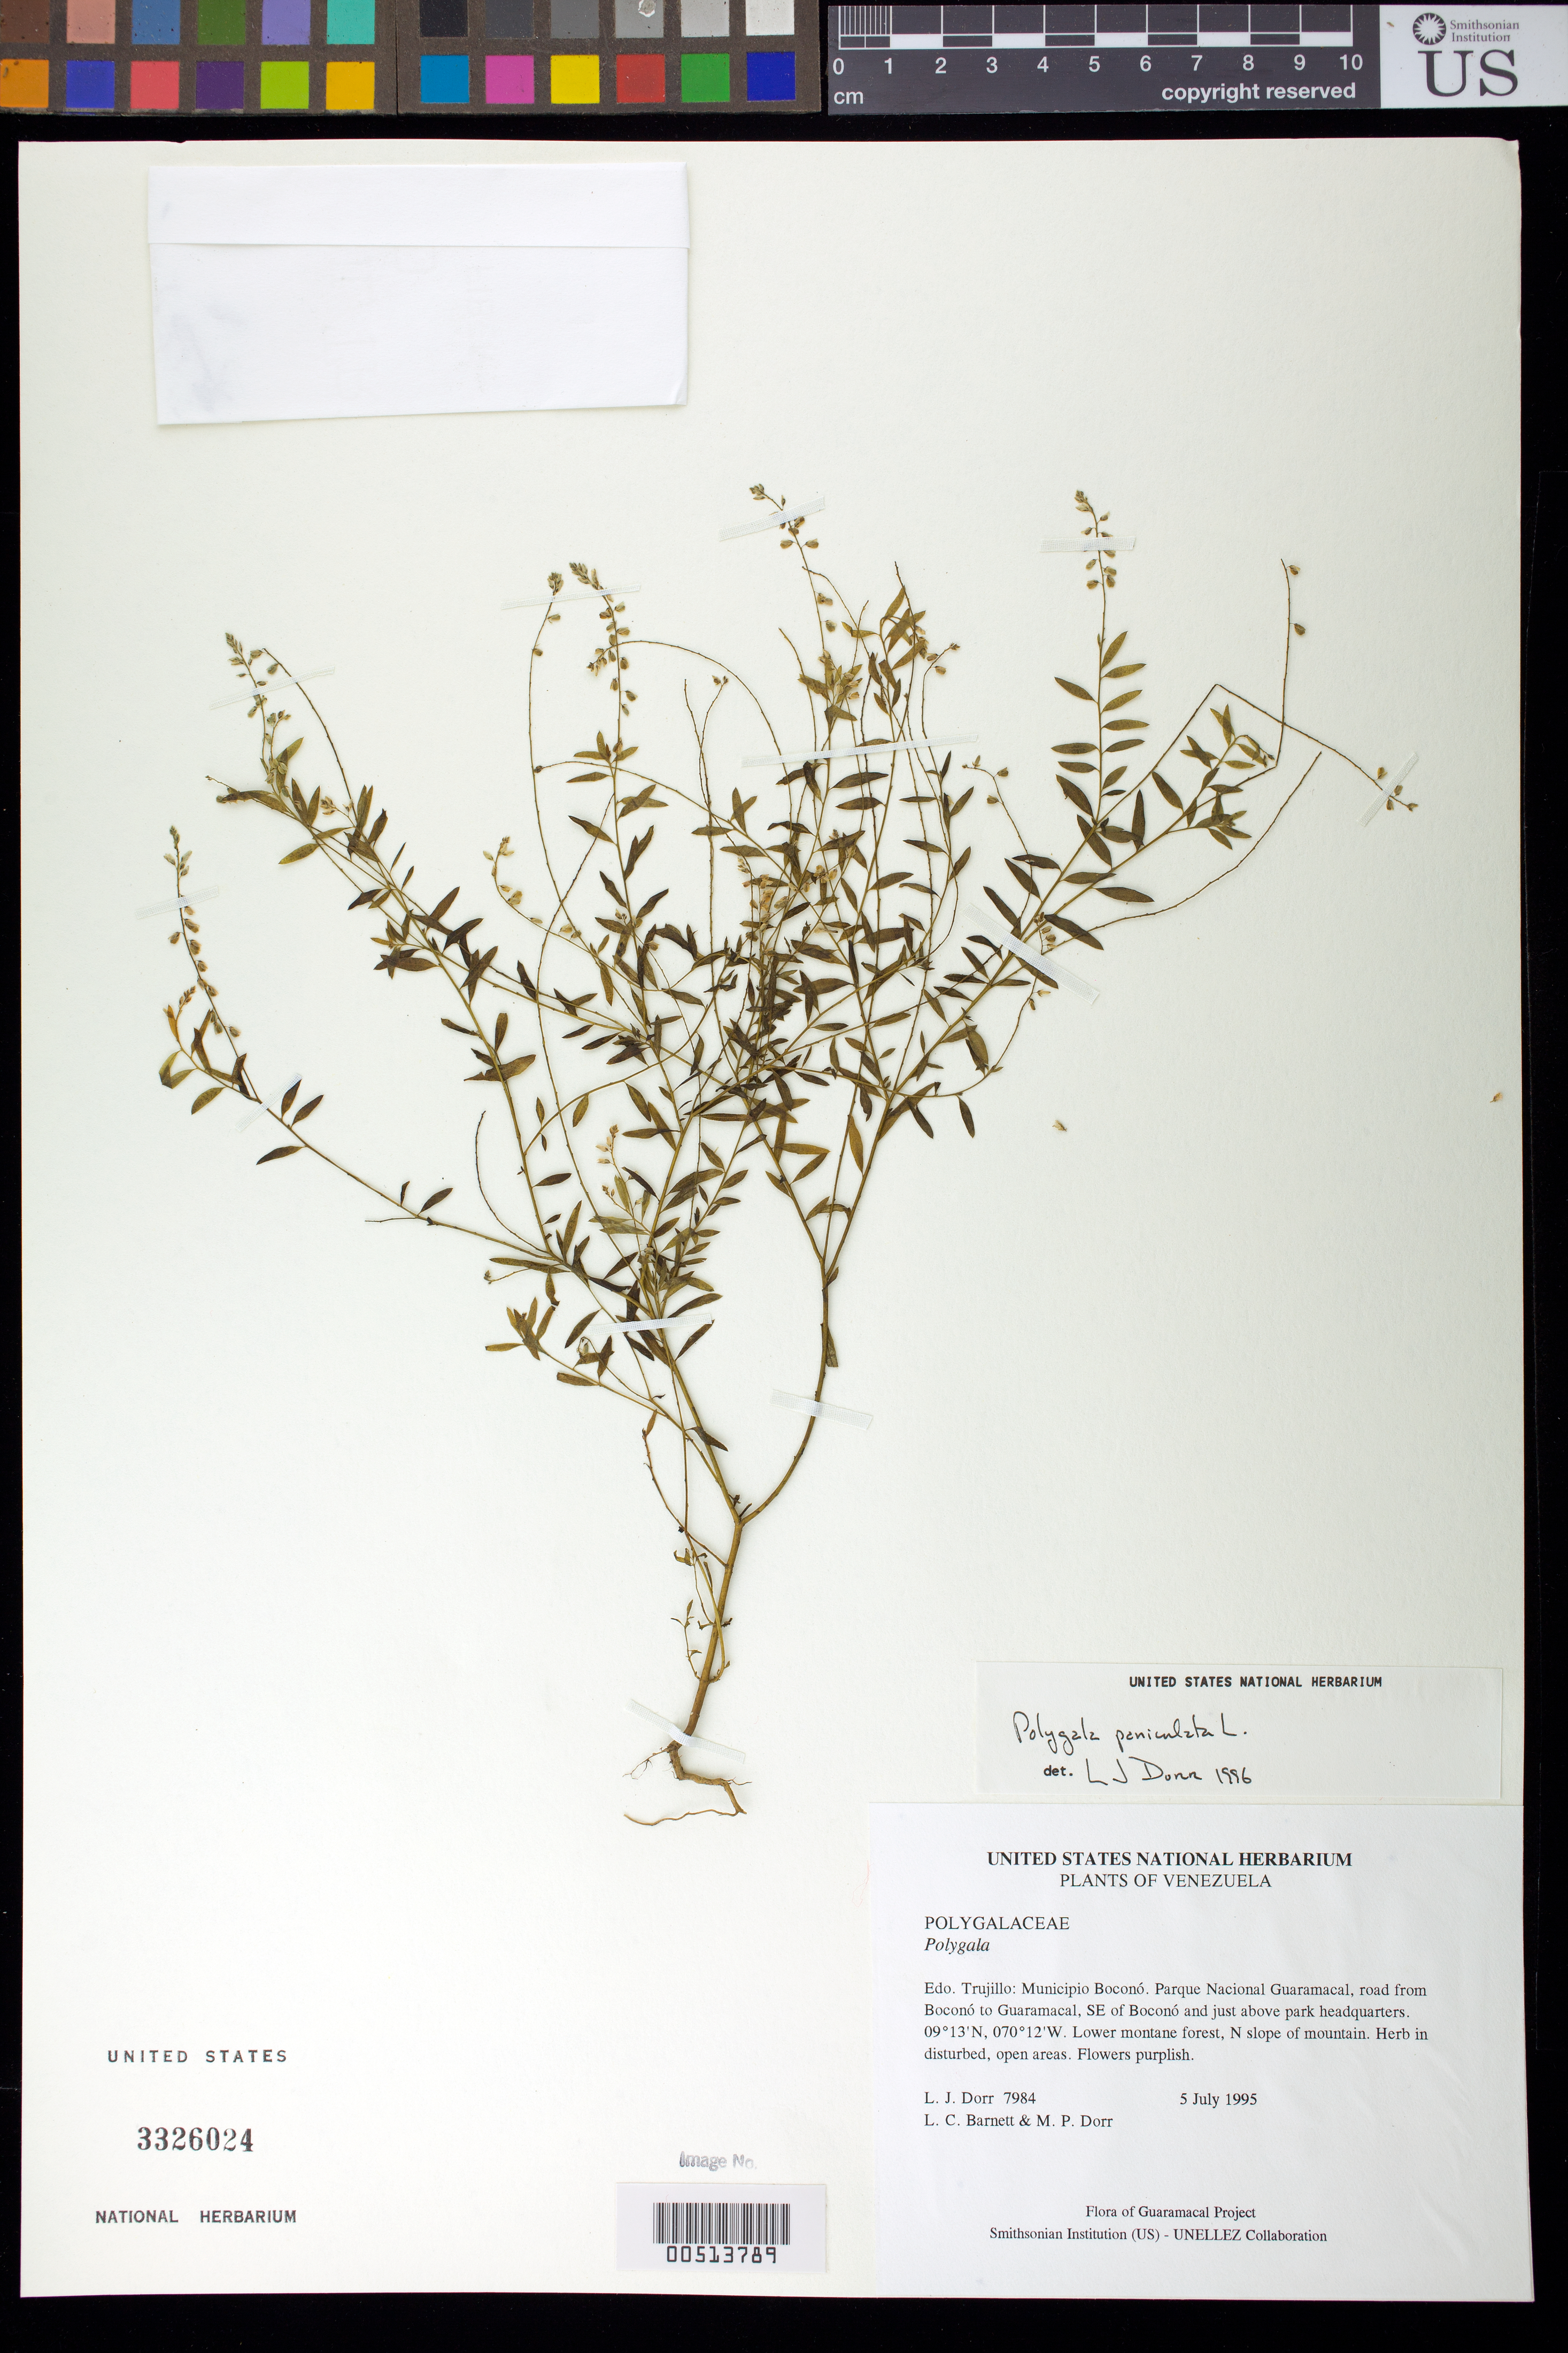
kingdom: Plantae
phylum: Tracheophyta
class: Magnoliopsida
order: Fabales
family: Polygalaceae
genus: Polygala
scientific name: Polygala paniculata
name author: L.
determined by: Dorr, L. J., (BOT), Smithsonian Institution - National Museum of Natural History (UNITED STATES)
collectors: L. J. Dorr, L. C. Barnett & M. P. Dorr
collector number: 7984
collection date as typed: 05 Jul 1995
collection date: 1995-07-05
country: Venezuela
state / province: Trujillo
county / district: Boconó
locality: Parque Nacional Guaramacal, road from Boconó to Guaramacal, SE of Boconó, just above park headquarters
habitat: Lower montane forest, N slope of mountain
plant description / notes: PORT, US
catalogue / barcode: US 3326024